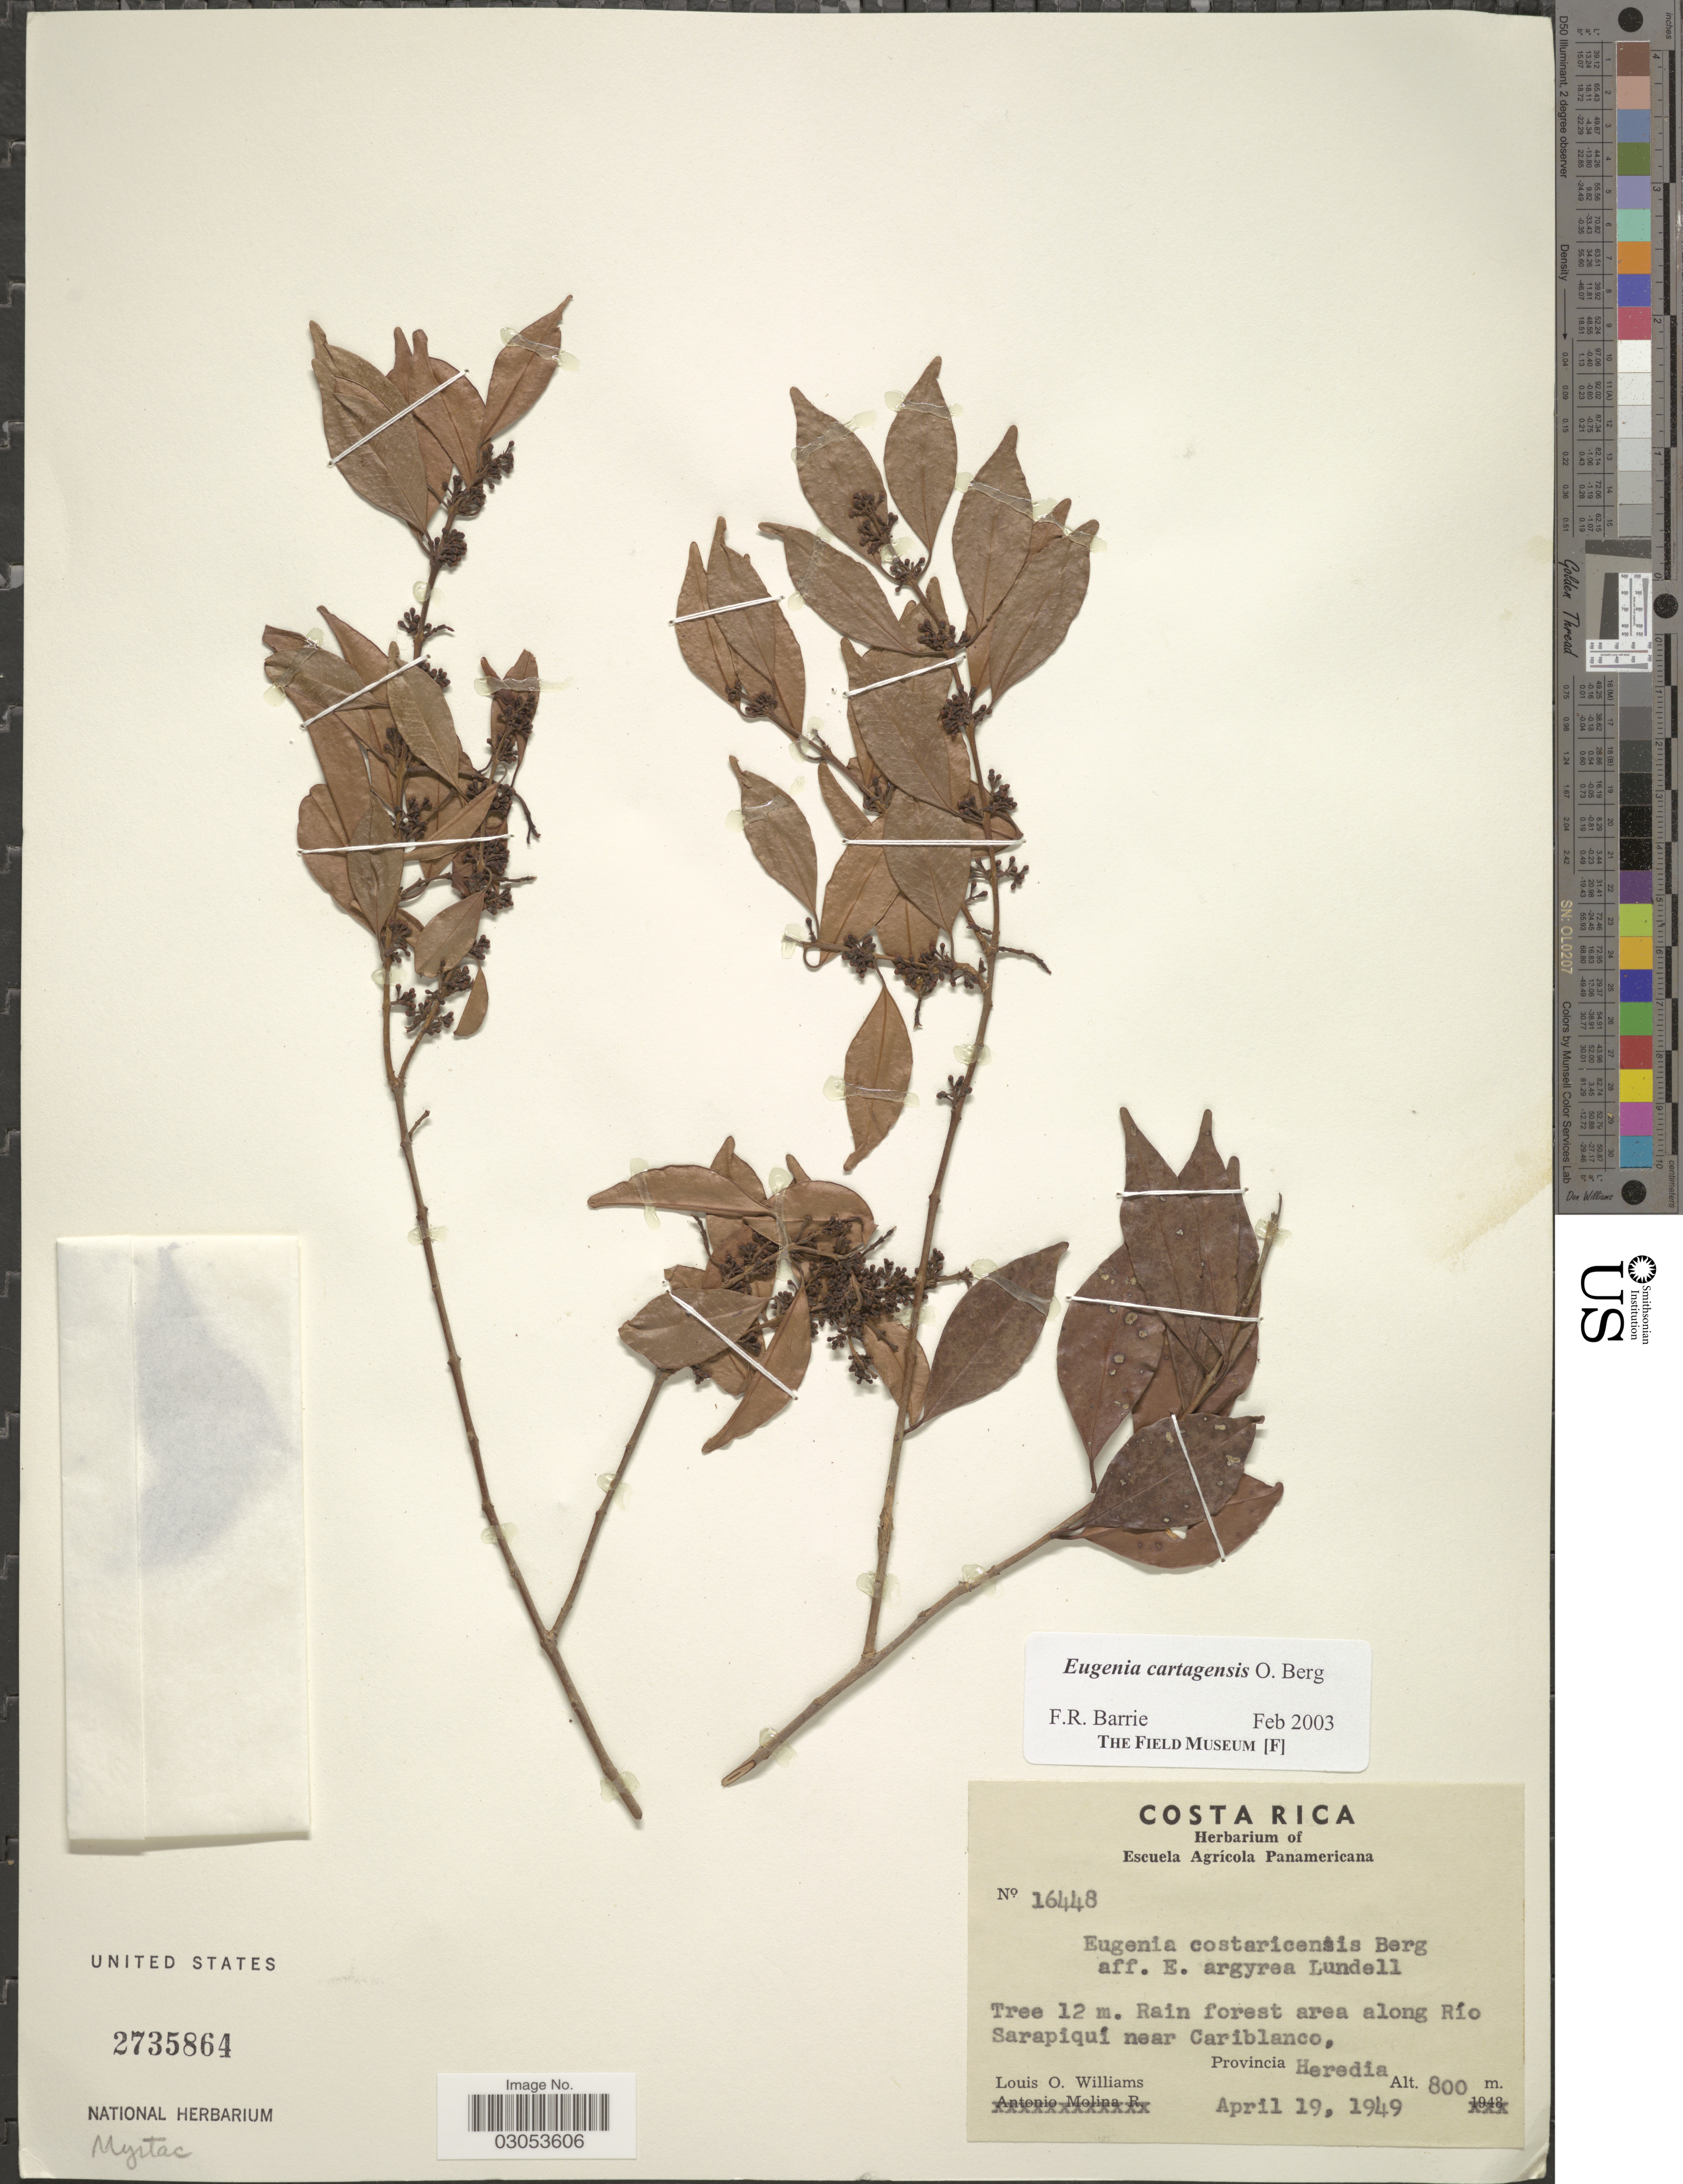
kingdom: Plantae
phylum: Tracheophyta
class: Magnoliopsida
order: Myrtales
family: Myrtaceae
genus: Eugenia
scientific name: Eugenia cartagensis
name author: O. Berg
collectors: L. O. Williams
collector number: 16448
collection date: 1949-04-19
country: Costa Rica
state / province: Heredia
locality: Rain forest area along Río Sarapiquí near Cariblanco.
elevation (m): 800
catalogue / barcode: US 2735864